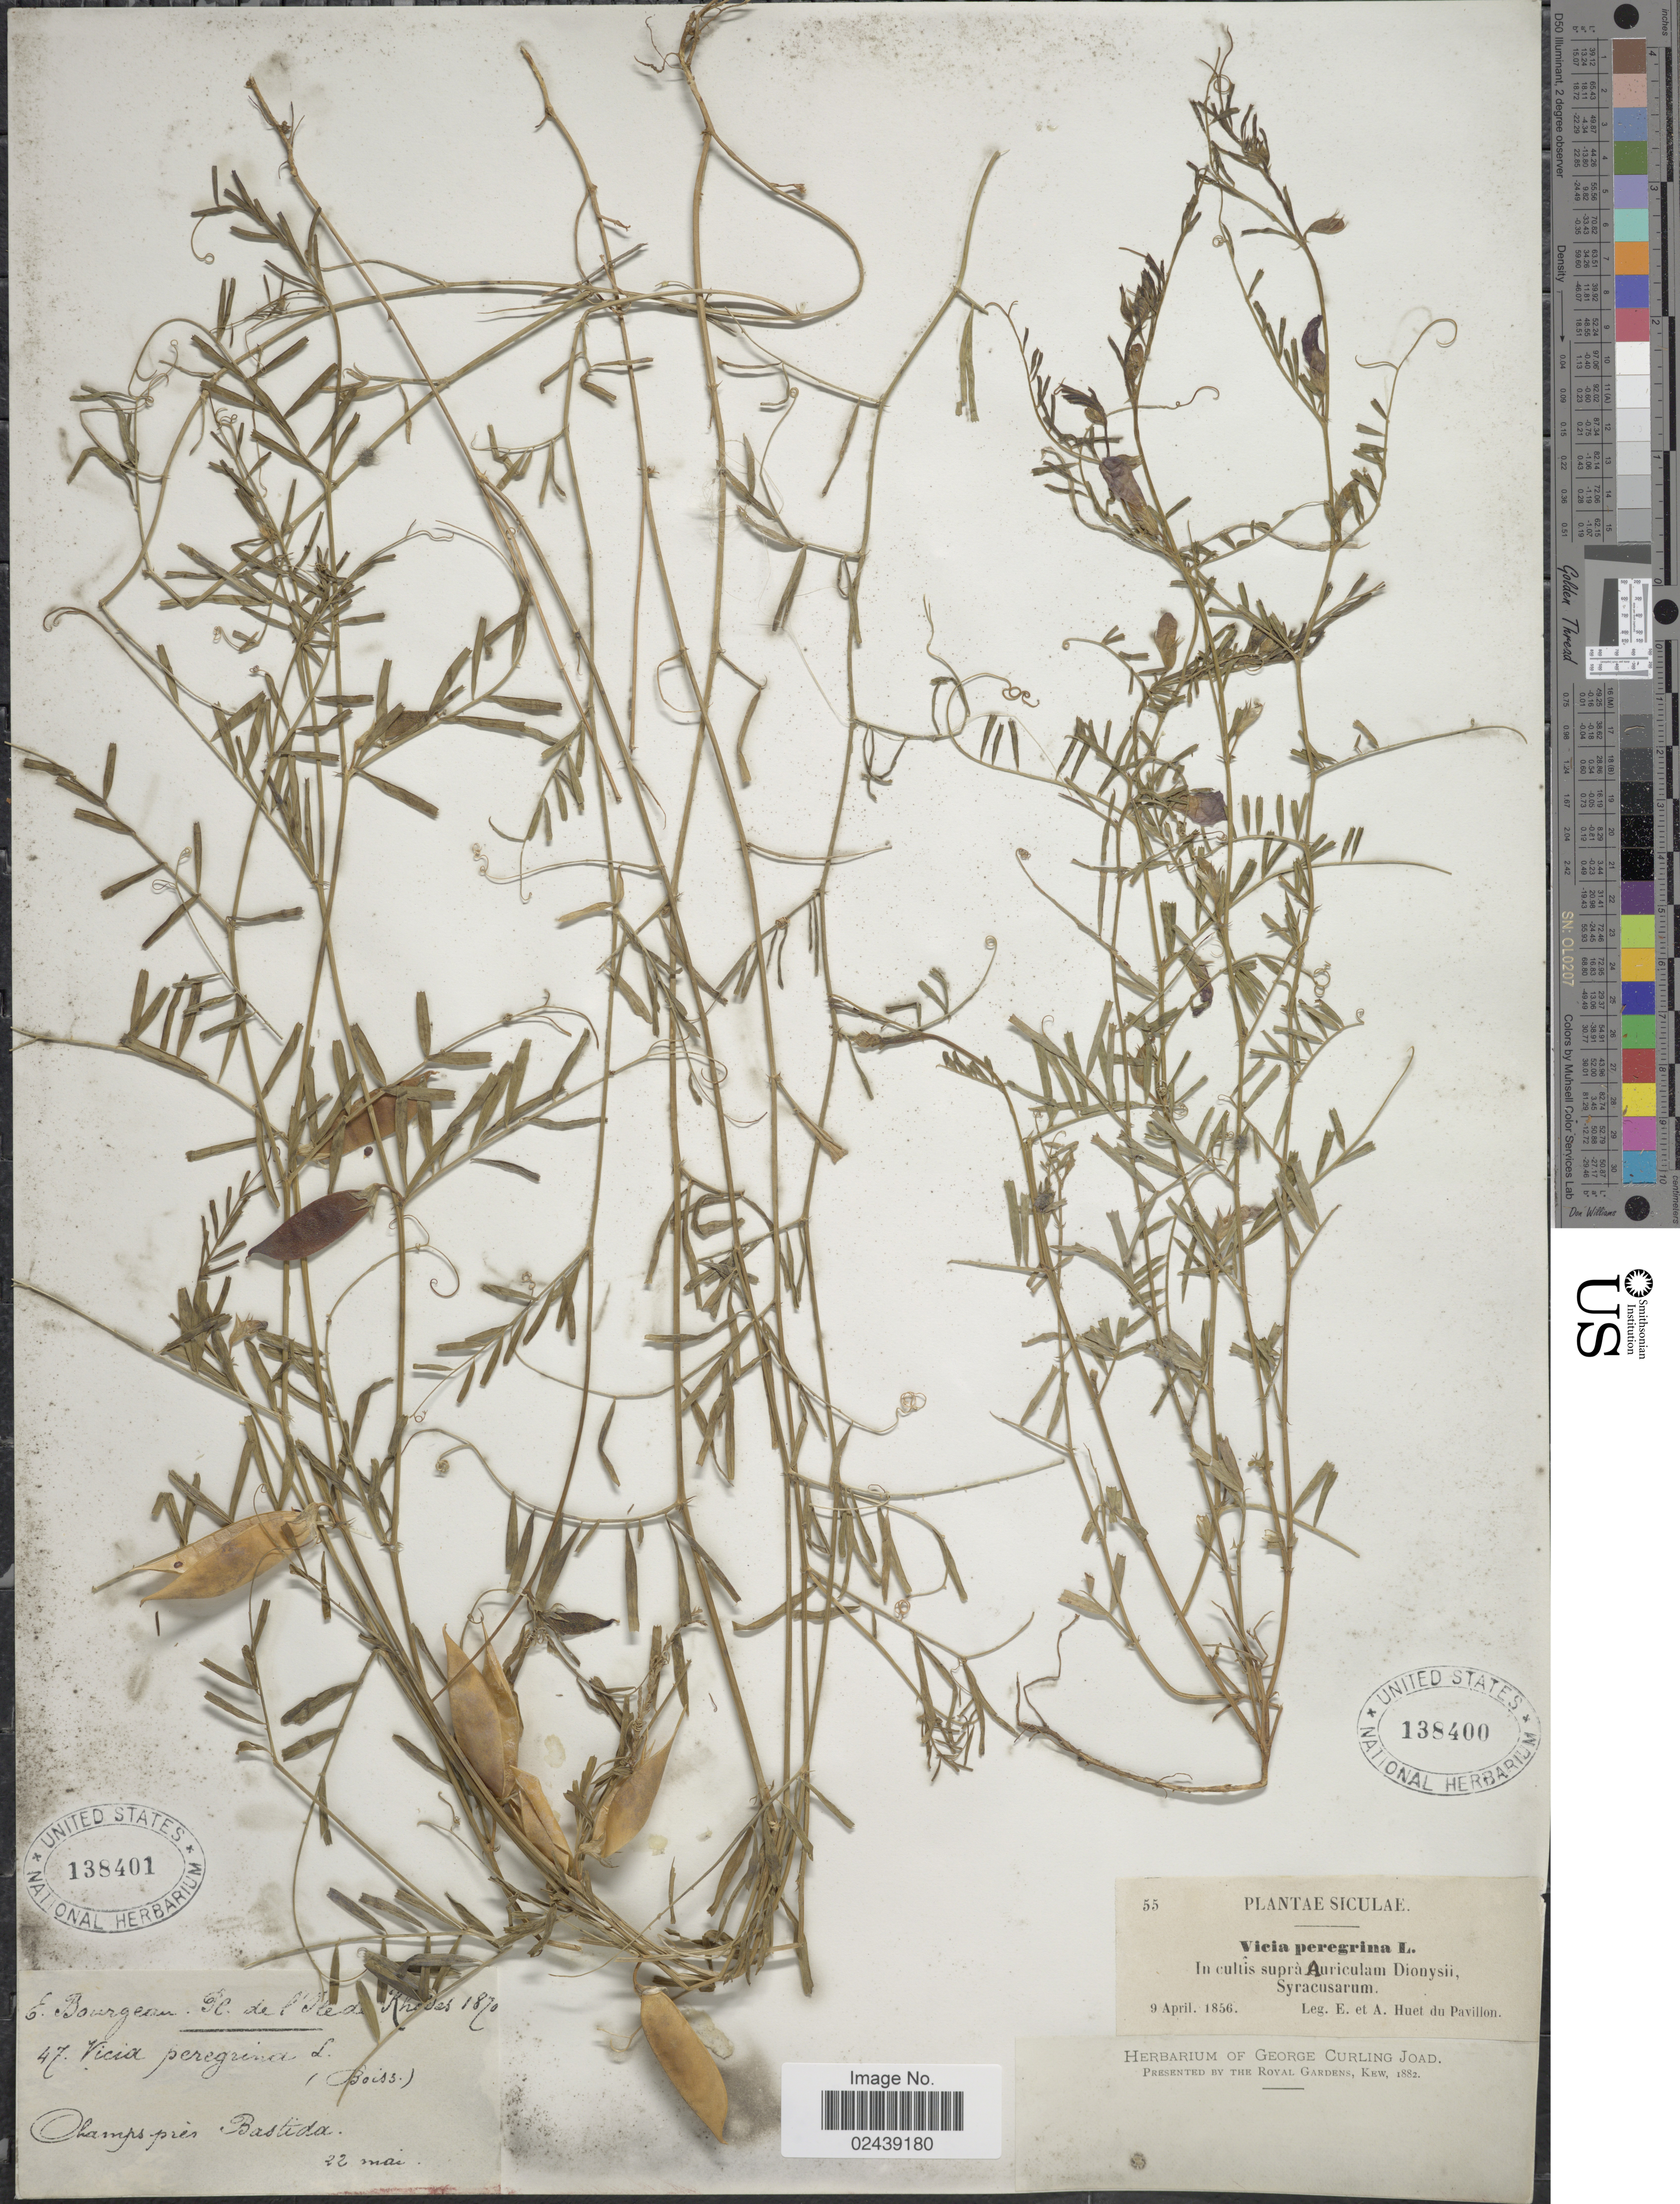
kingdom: Plantae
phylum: Tracheophyta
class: Magnoliopsida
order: Fabales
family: Fabaceae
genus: Vicia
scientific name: Vicia peregrina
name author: L.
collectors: E. Bourgeau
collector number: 47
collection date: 1870-05-22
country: Greece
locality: L'Ile de Rhodes. Champs pres Bastida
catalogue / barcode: US 138401